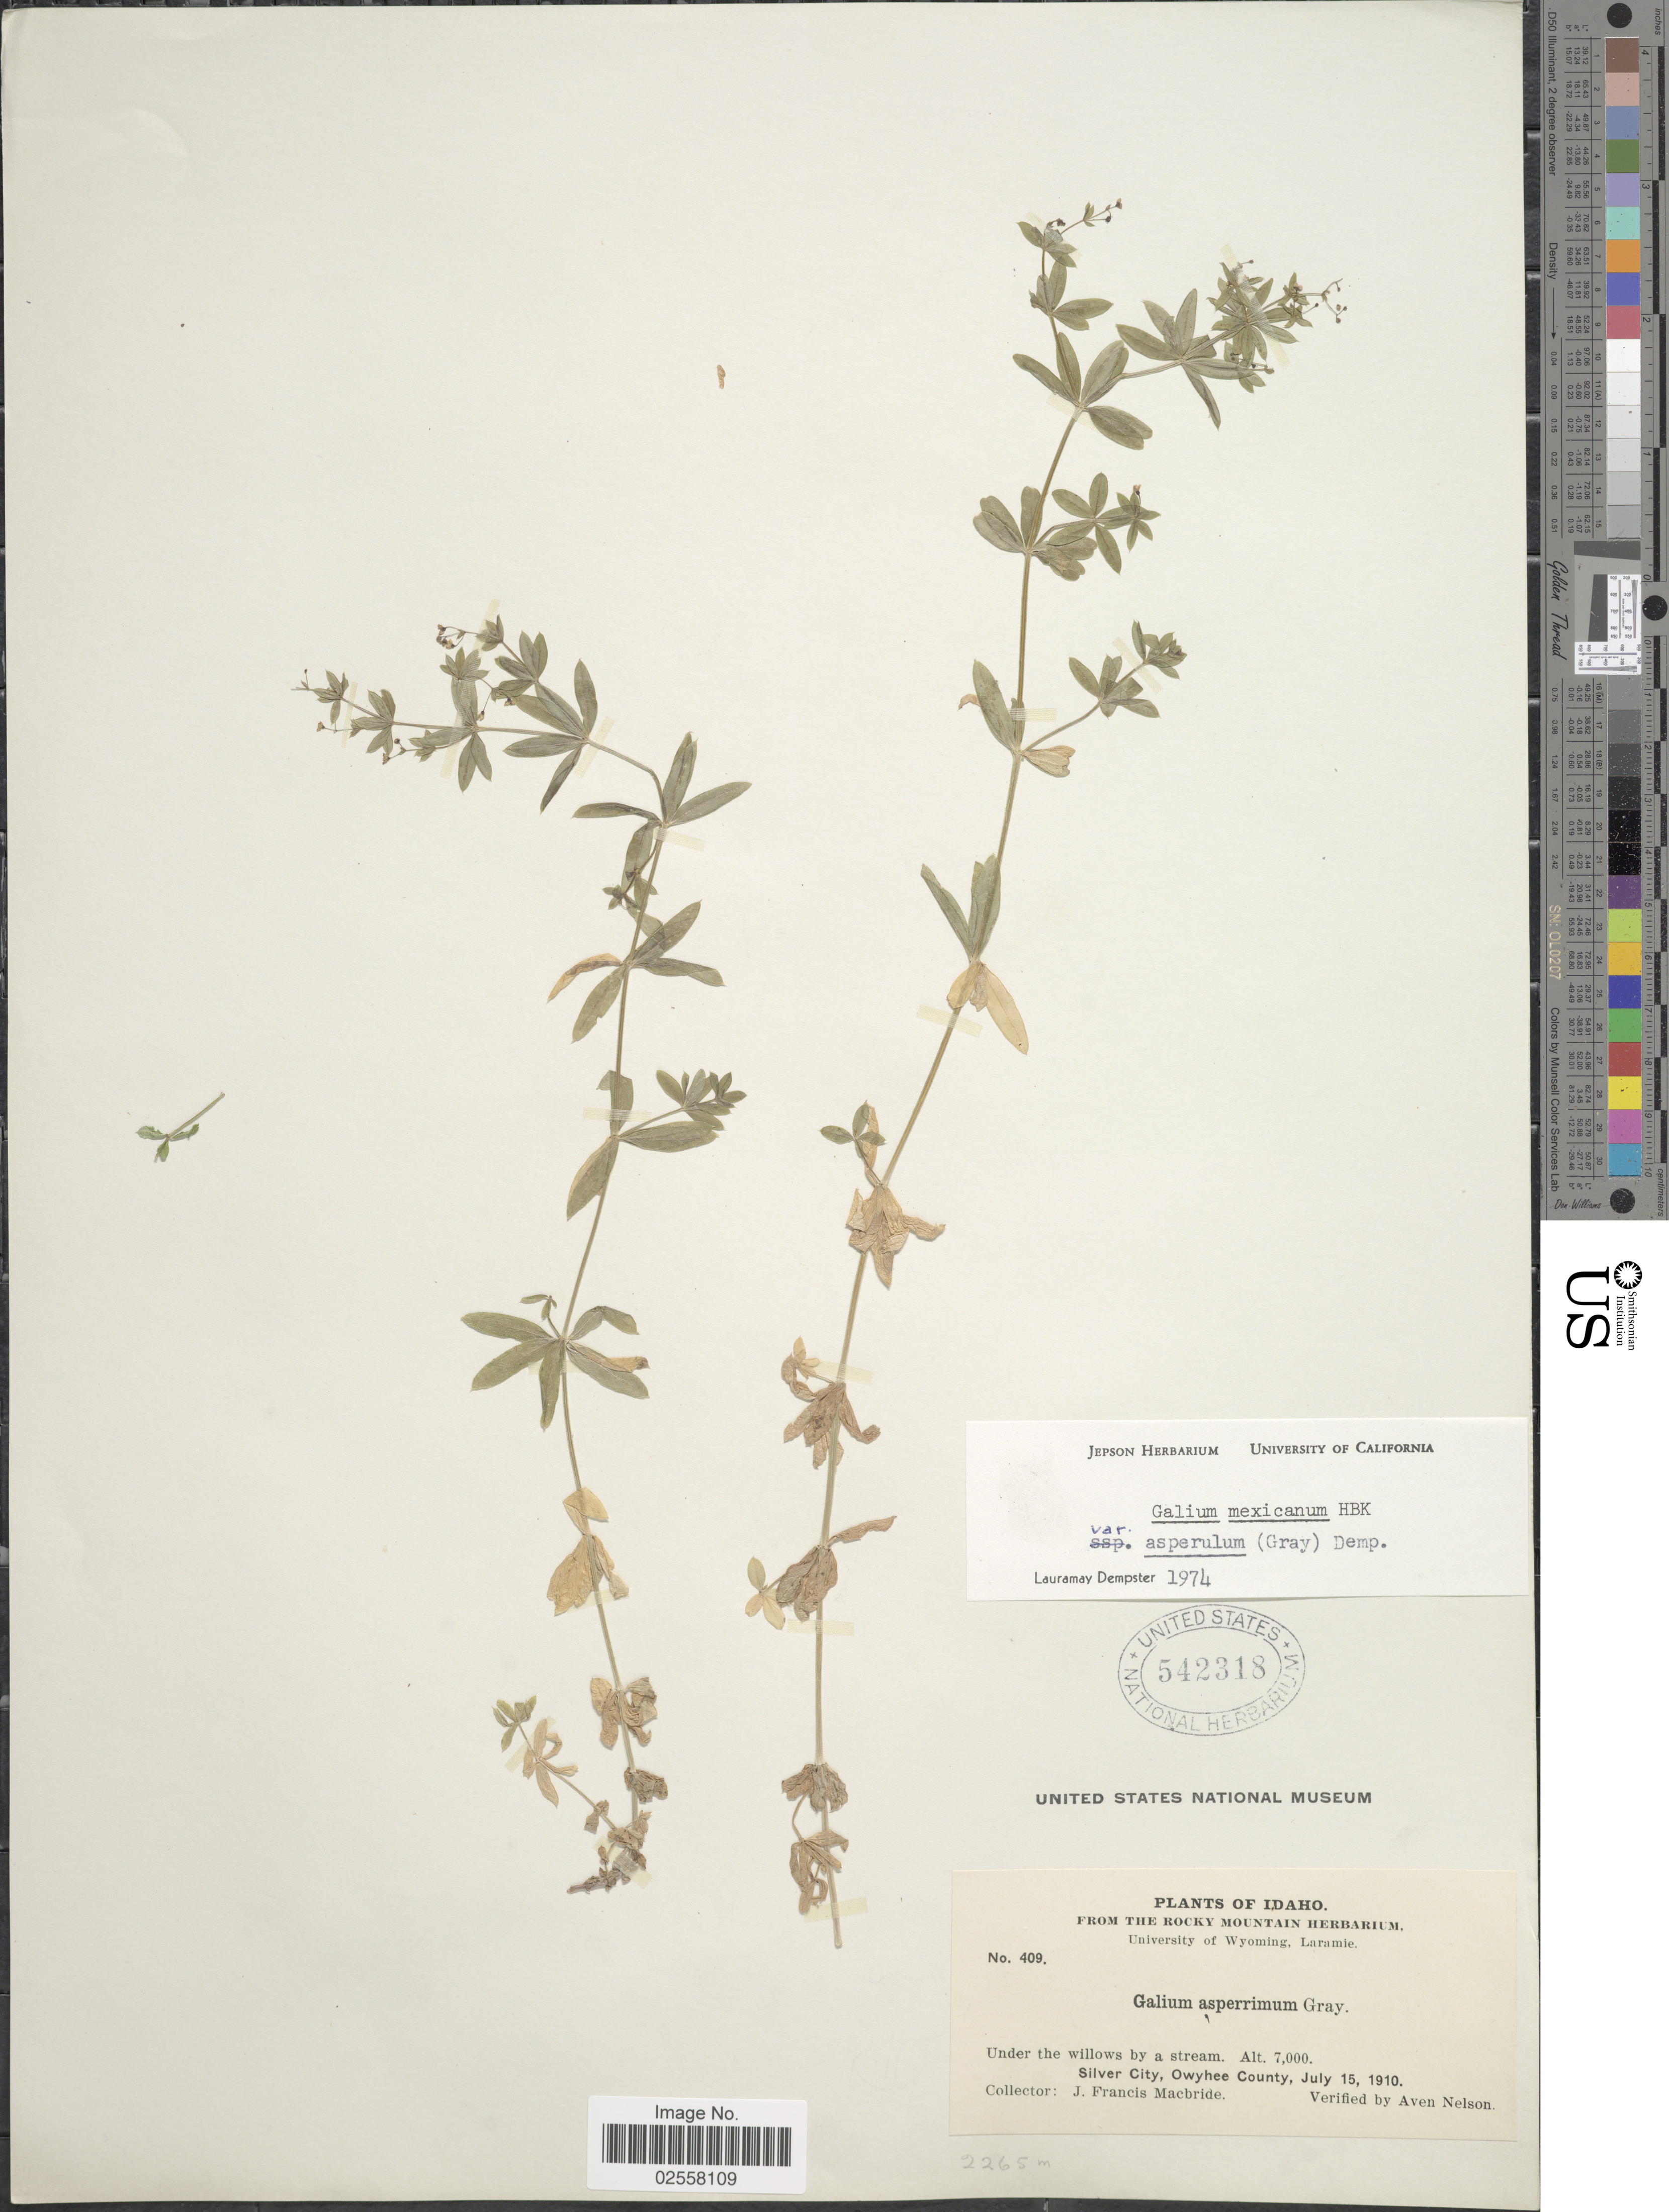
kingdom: Plantae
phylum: Tracheophyta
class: Magnoliopsida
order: Gentianales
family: Rubiaceae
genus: Galium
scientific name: Galium mexicanum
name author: Kunth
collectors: J. F. Macbride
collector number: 409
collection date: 1910-07-15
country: United States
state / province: Idaho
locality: Under the willows by a stream, Silver City, Owyhee County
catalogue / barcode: US 542318